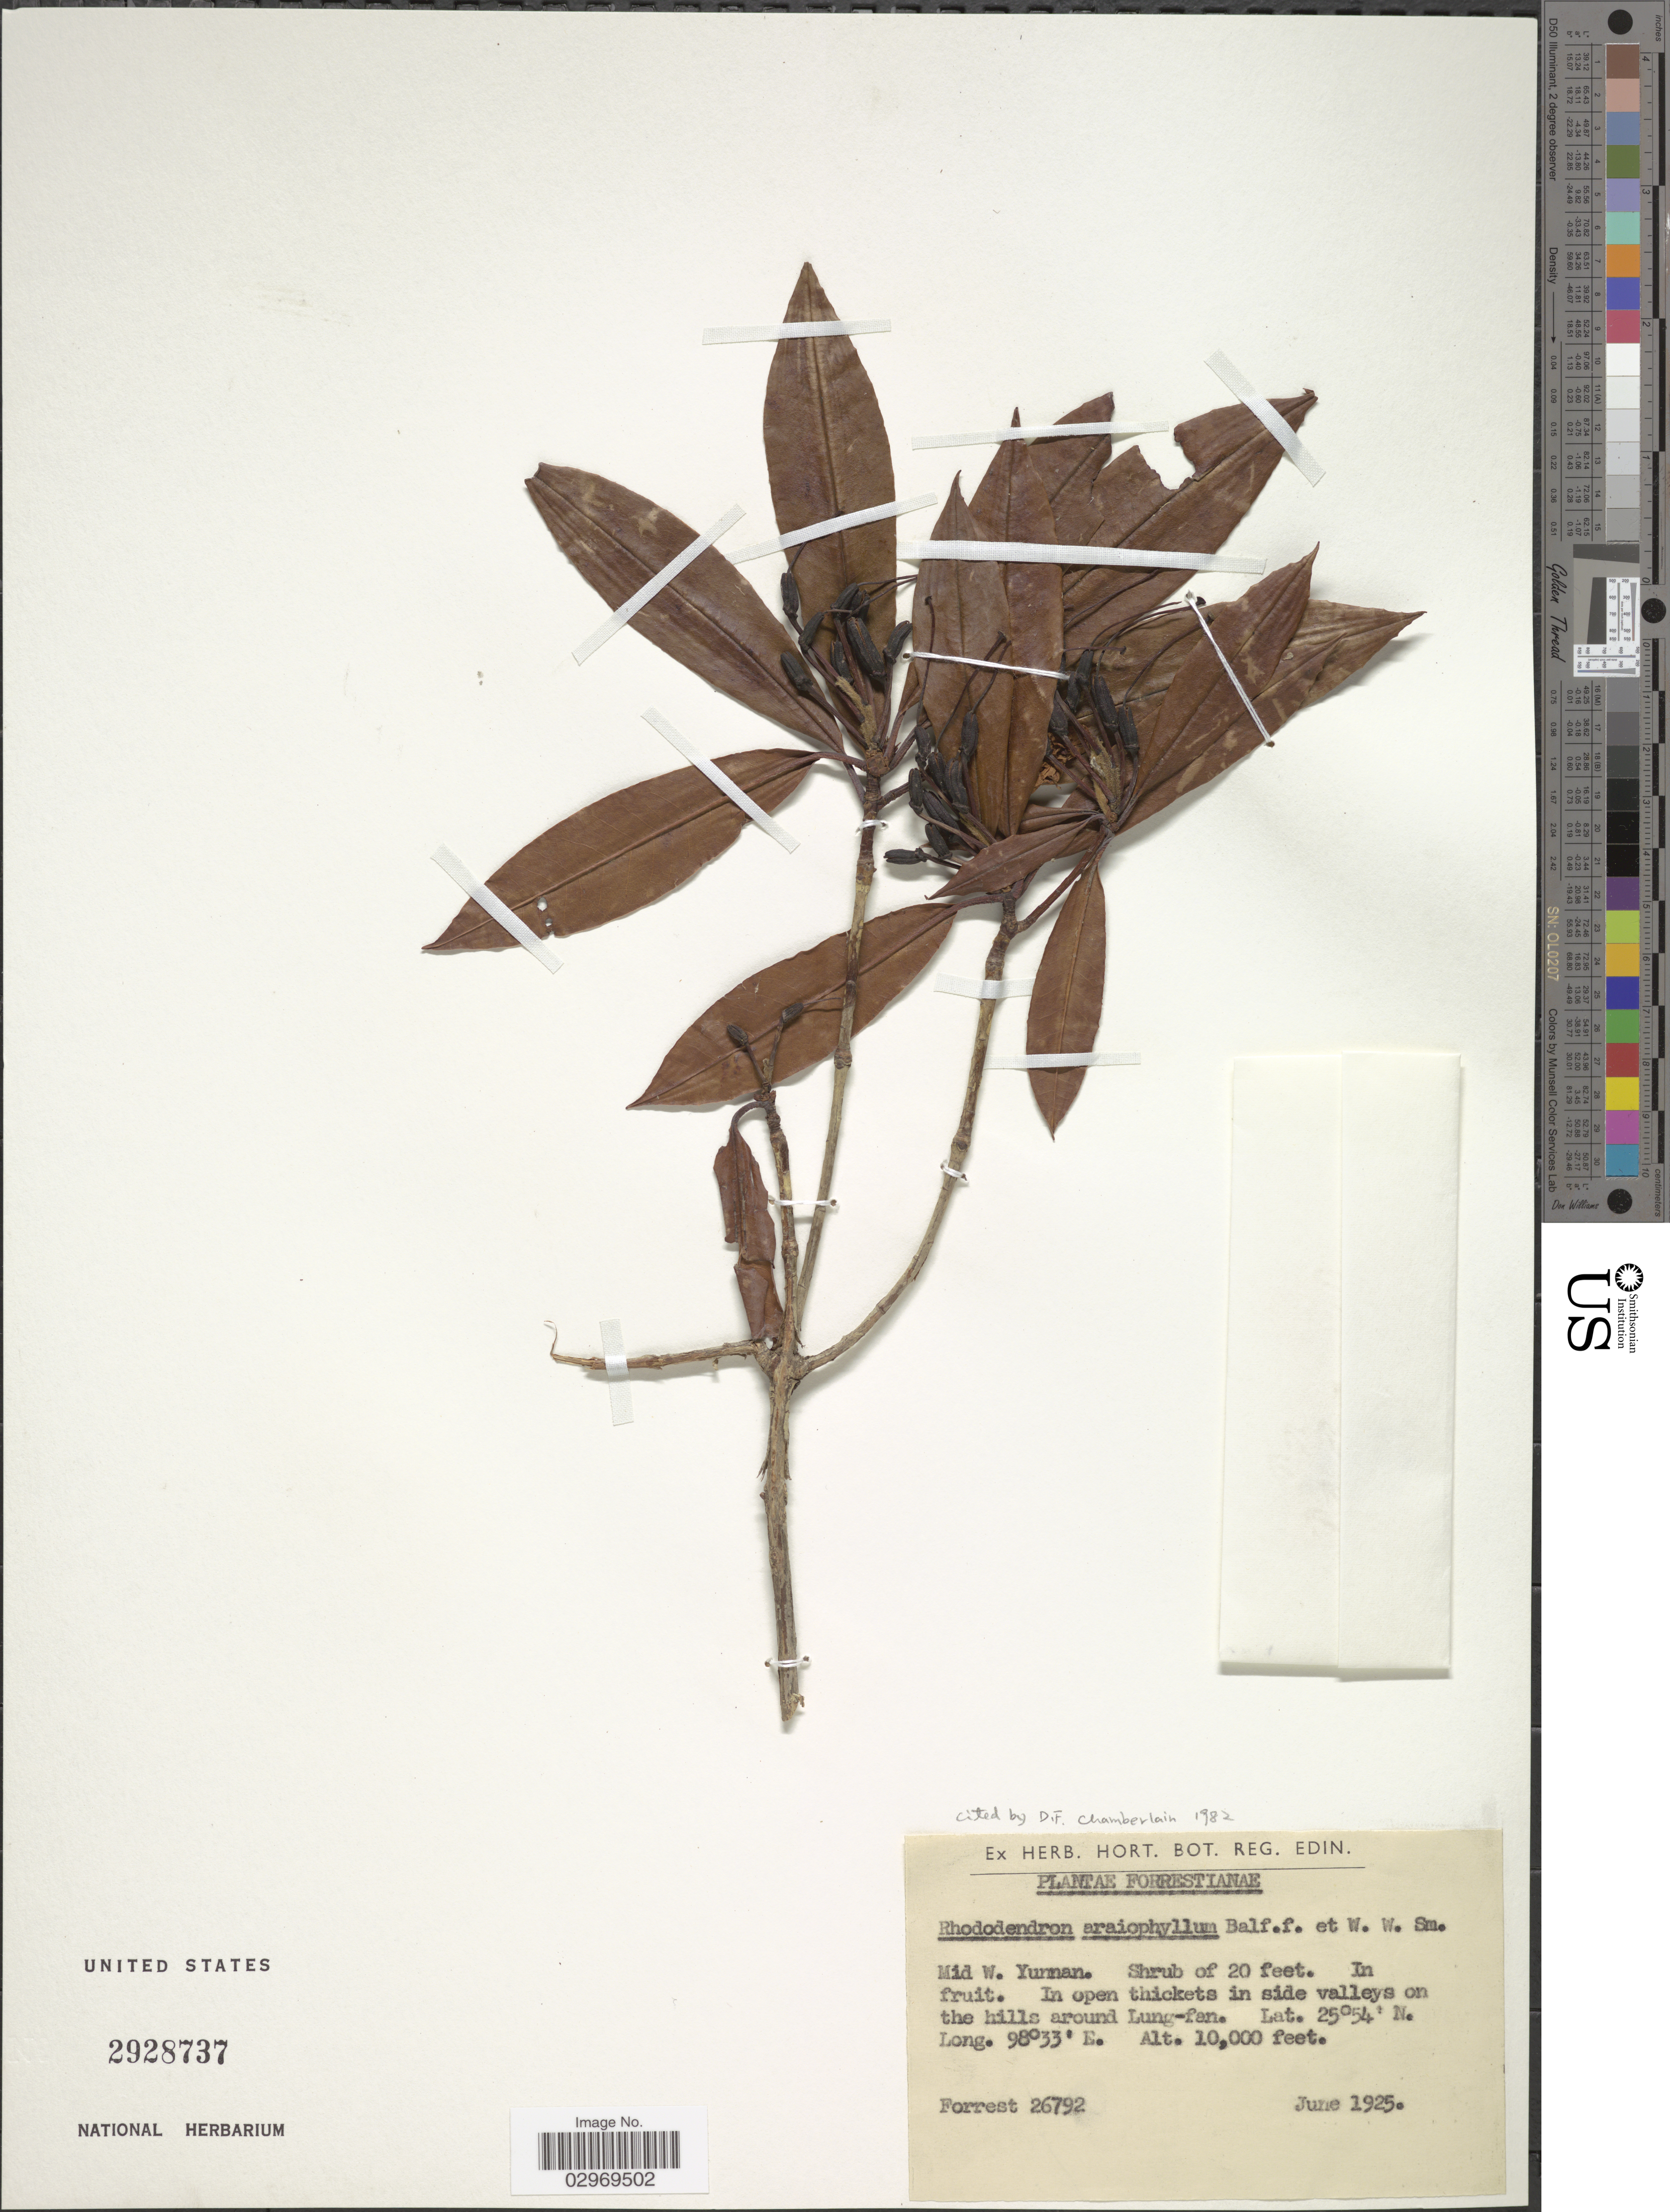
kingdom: Plantae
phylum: Tracheophyta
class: Magnoliopsida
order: Ericales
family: Ericaceae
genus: Rhododendron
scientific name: Rhododendron araiophyllum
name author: Balf. f. & W.W. Sm.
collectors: -. Forrest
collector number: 26792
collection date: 1925-06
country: China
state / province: Yunnan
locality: Mid W. Yunnan, in open thickets in side valleys on the hills aroung Lung-fan.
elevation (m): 3048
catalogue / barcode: US 2928737